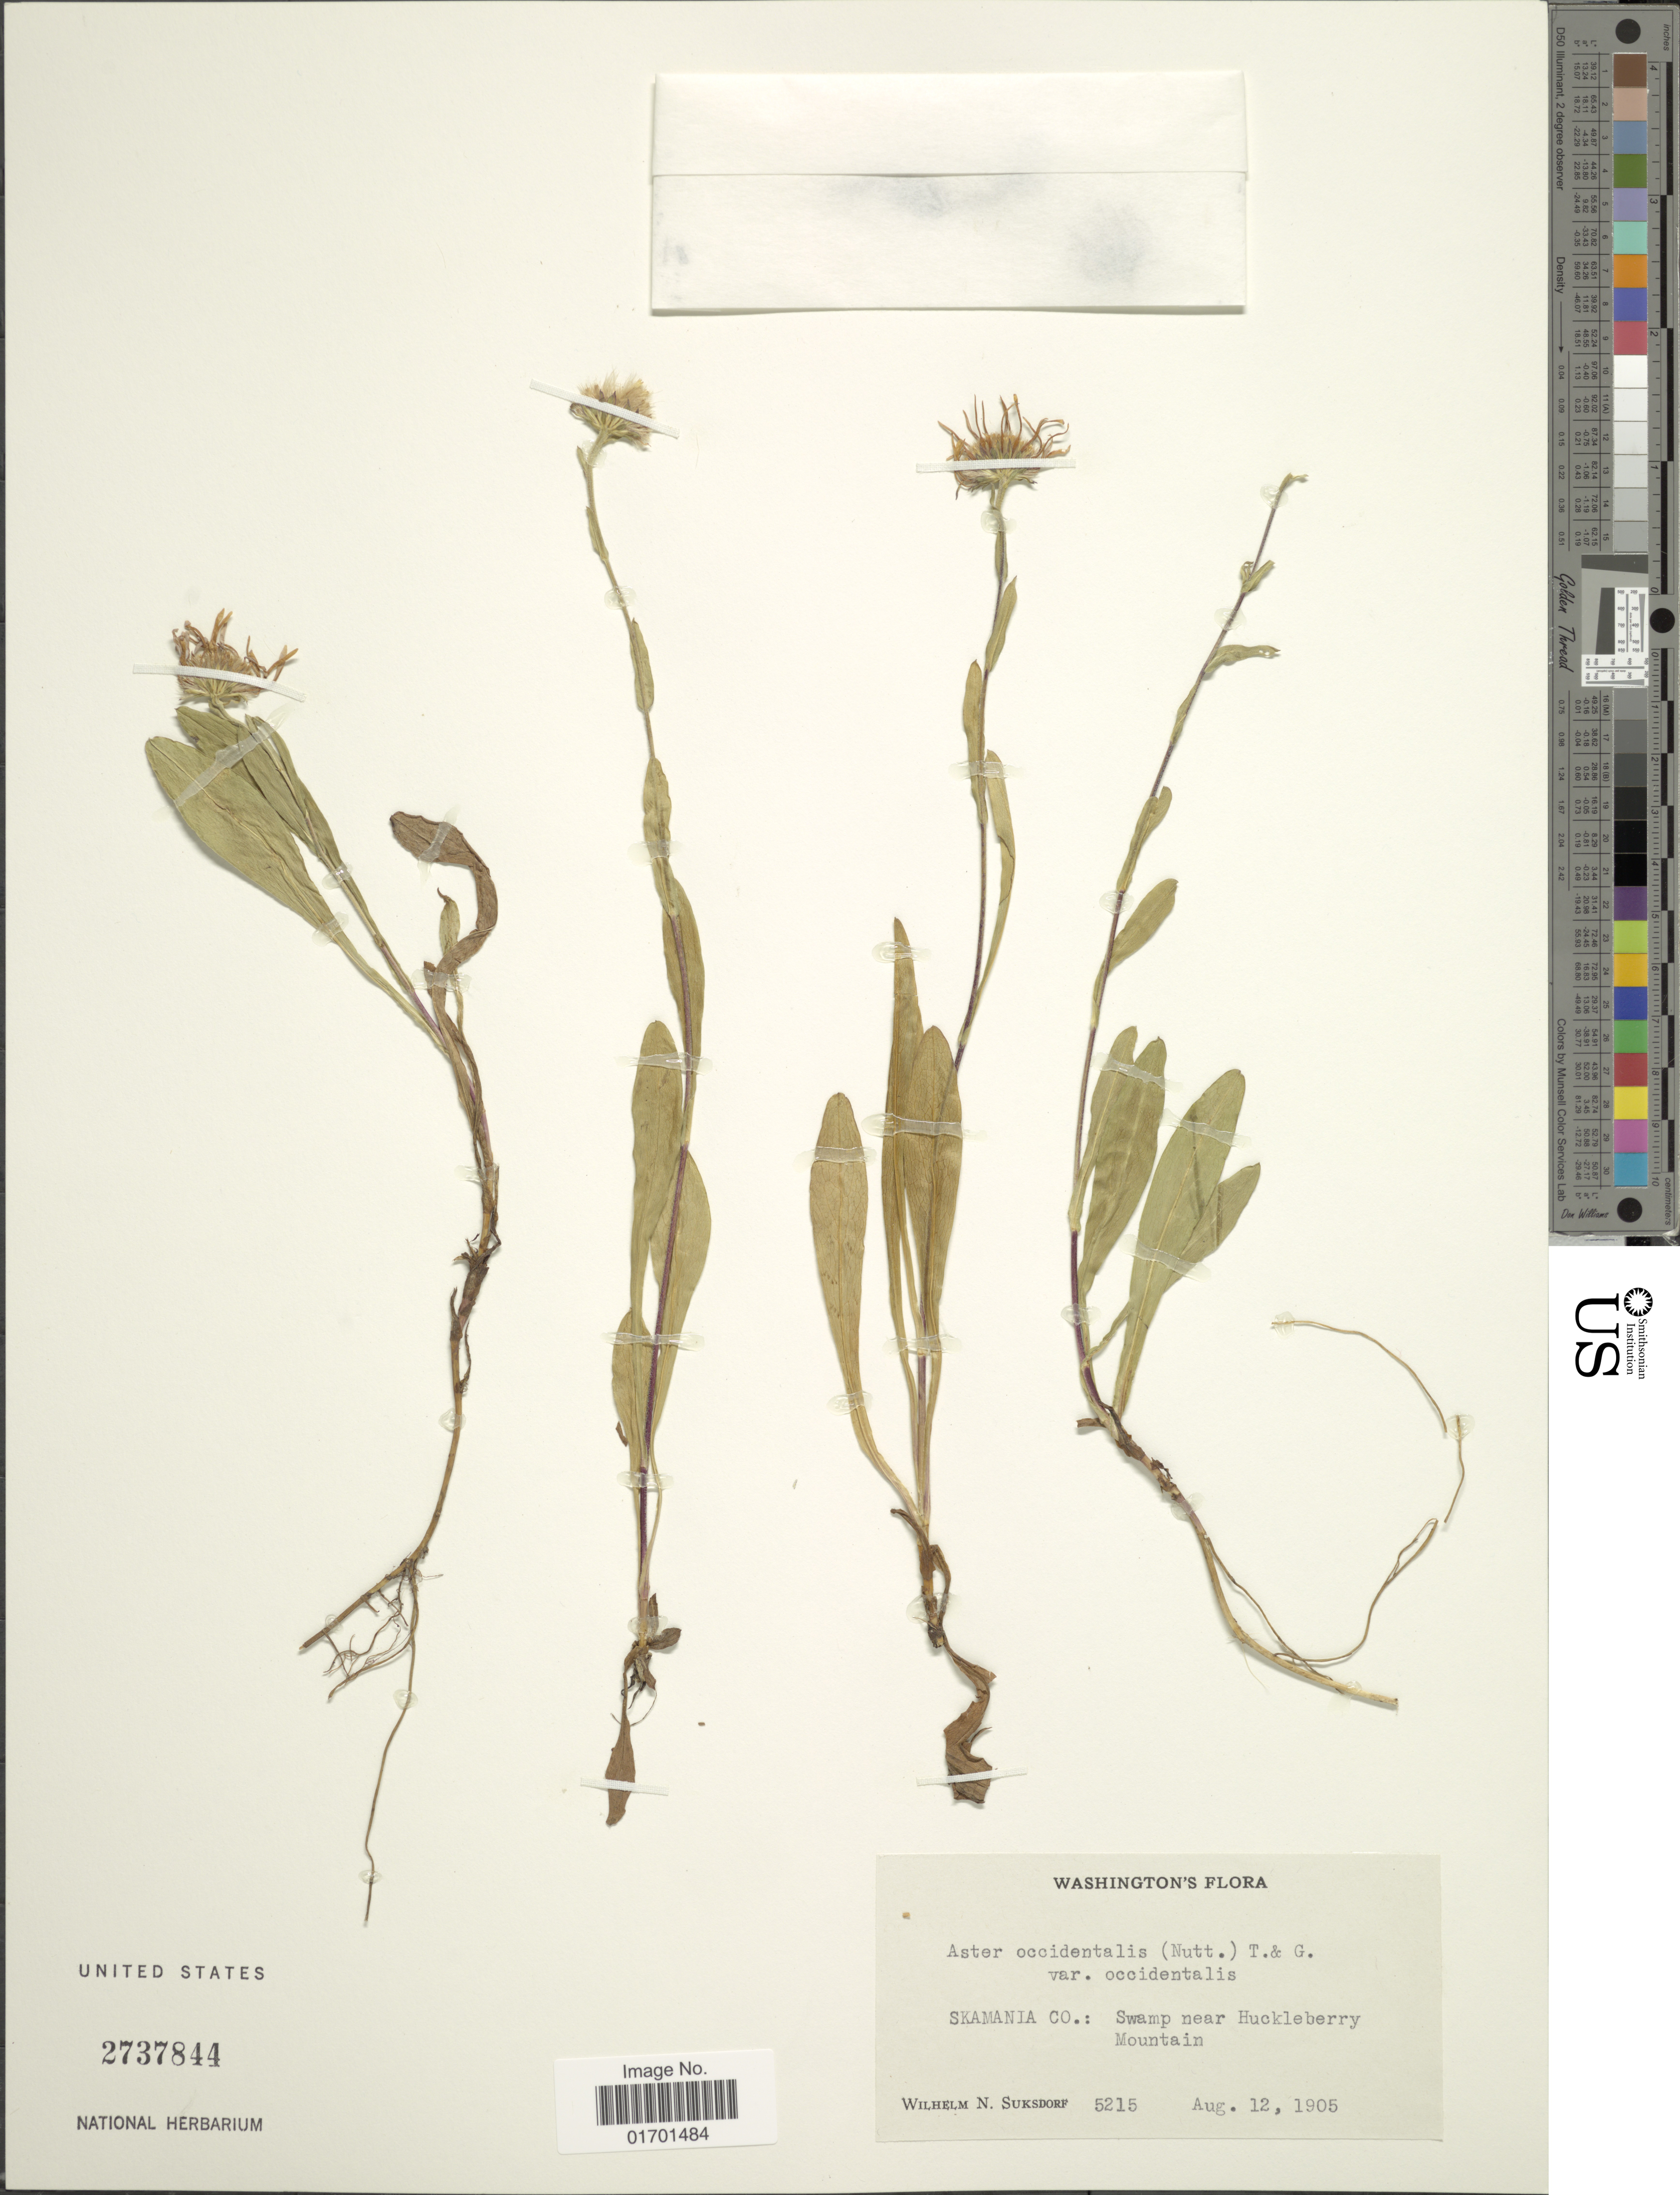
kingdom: Plantae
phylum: Tracheophyta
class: Magnoliopsida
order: Asterales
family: Asteraceae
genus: Symphyotrichum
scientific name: Symphyotrichum spathulatum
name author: (Lindl.) G.L. Nesom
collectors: W. N. Suksdorf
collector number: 5215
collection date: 1905-08-12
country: United States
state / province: Washington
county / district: Skamania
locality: Skamania Co.: Swamp near Huckleberry Mountain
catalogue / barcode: US 2737844